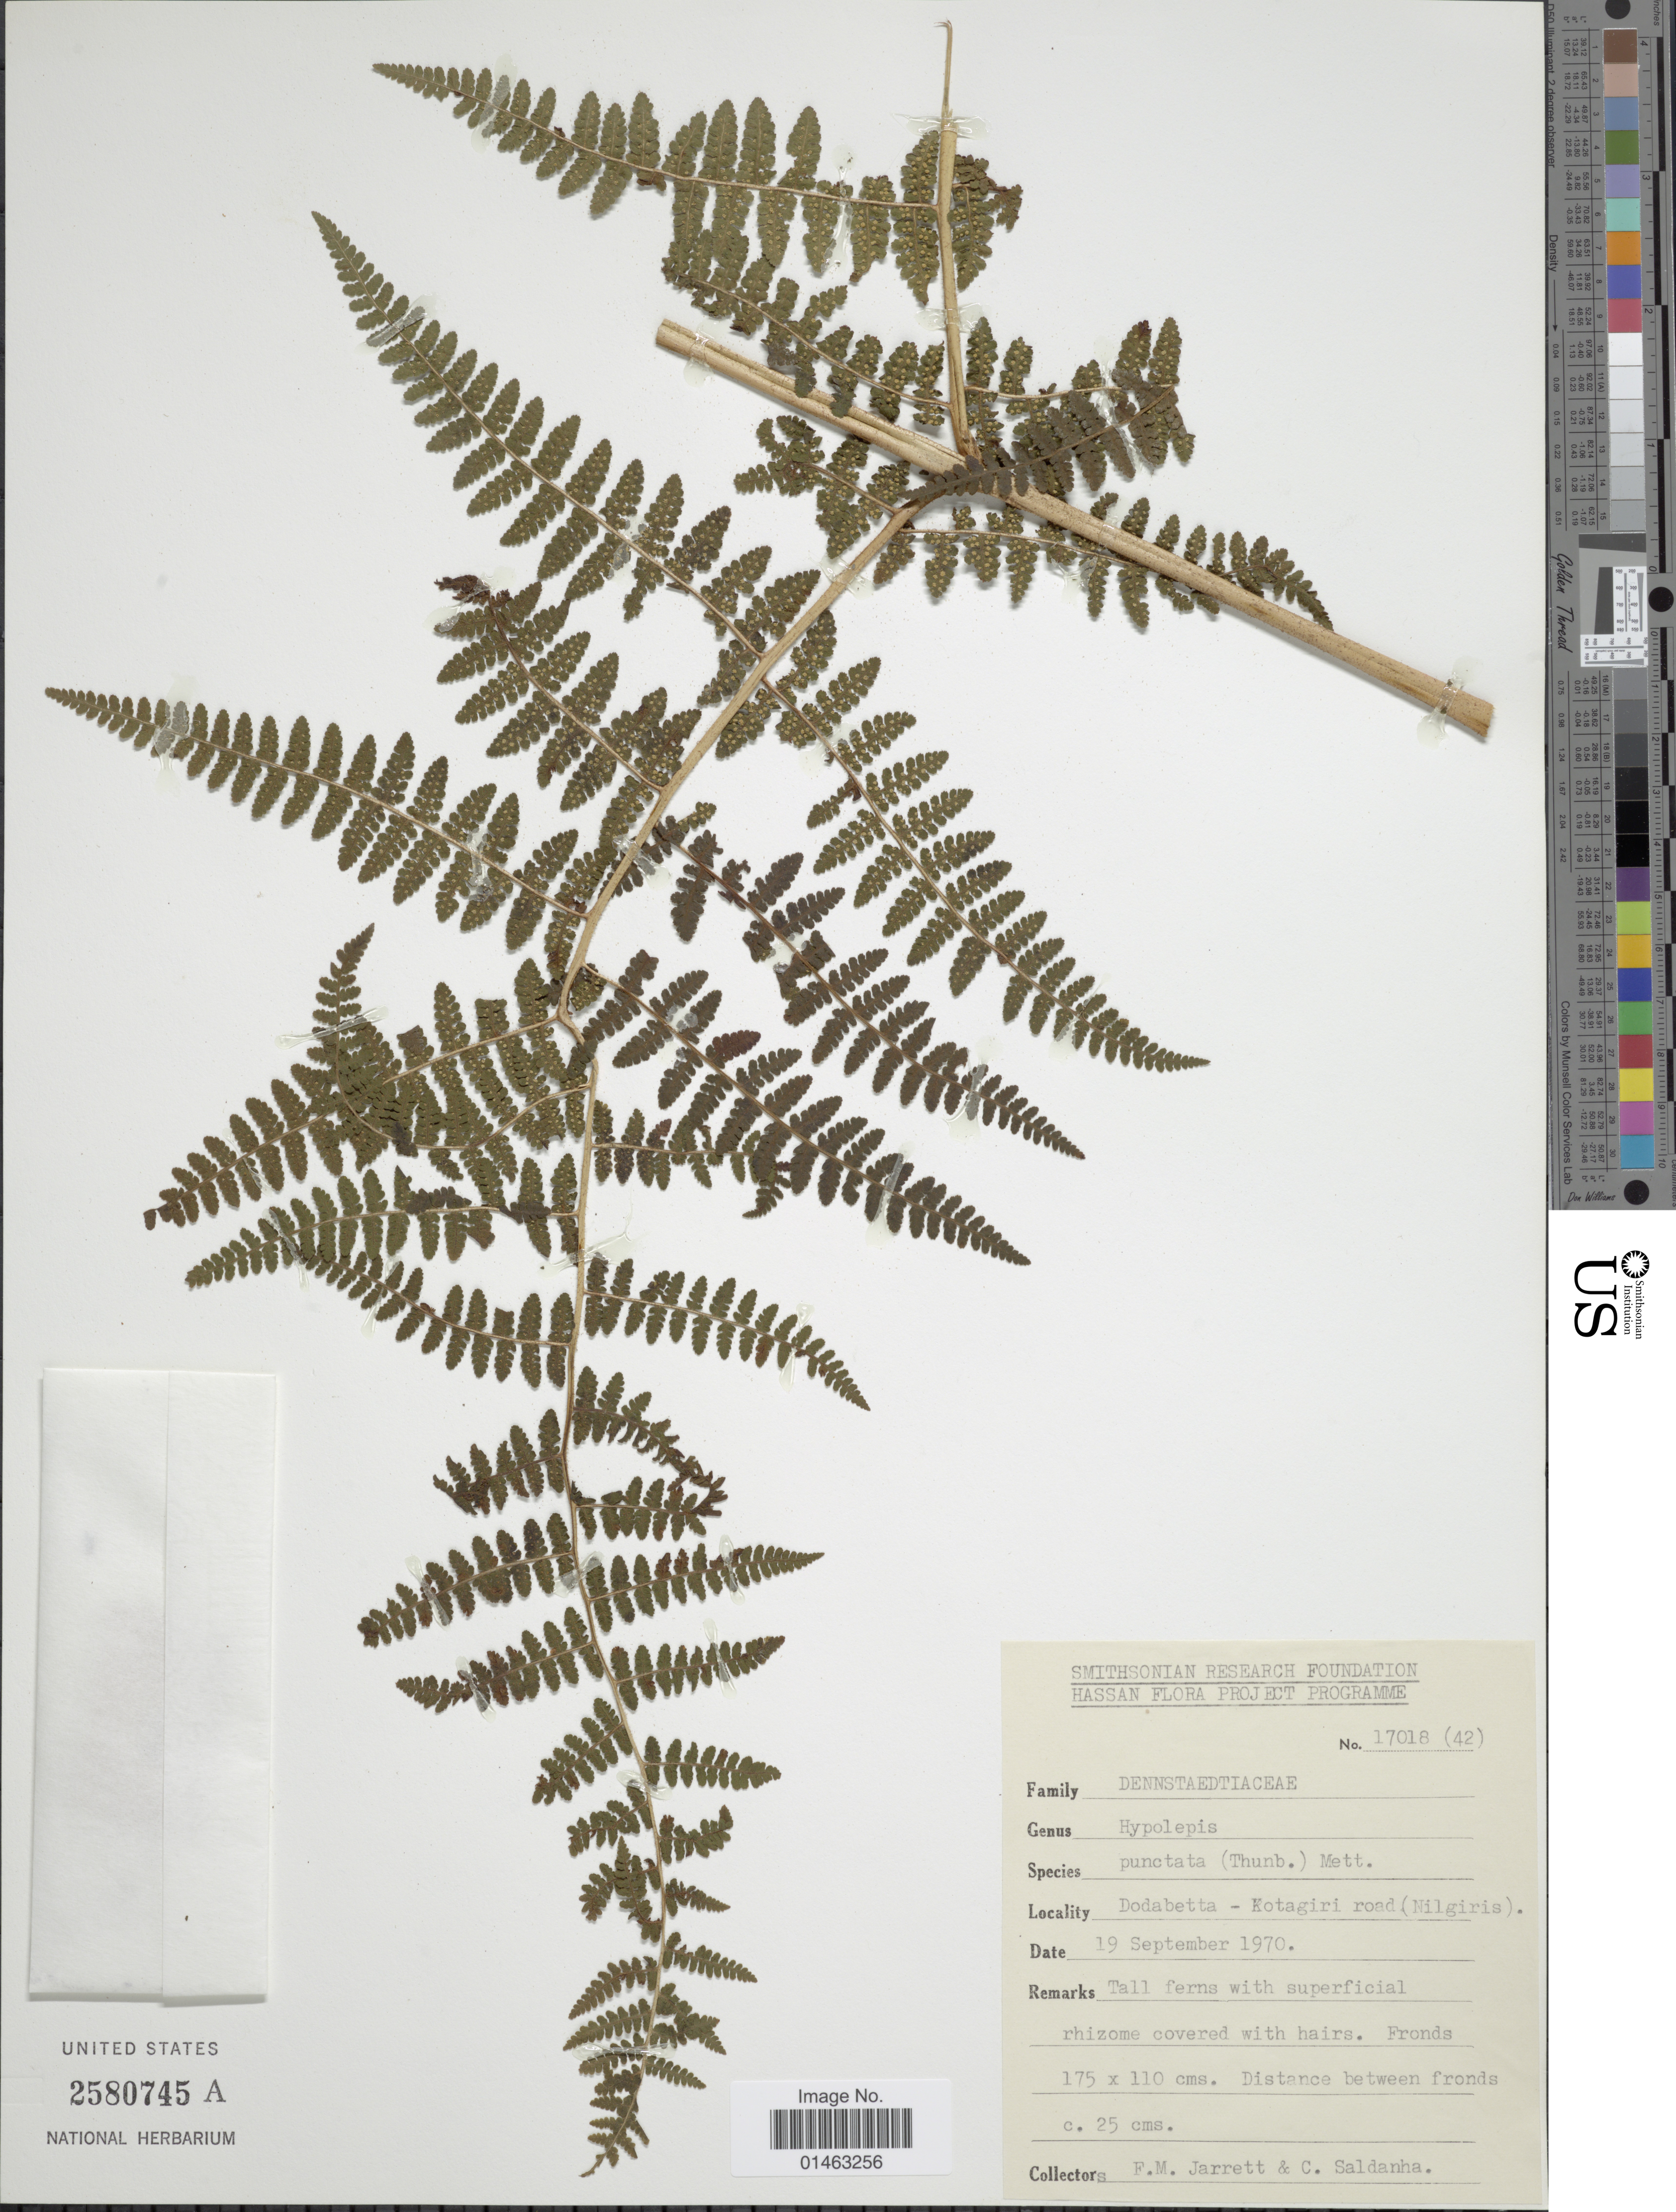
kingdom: Plantae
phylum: Tracheophyta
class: Polypodiopsida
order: Polypodiales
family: Dennstaedtiaceae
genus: Hypolepis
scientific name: Hypolepis punctata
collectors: F. M. Jarrett & C. Saldanha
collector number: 17018 (42)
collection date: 1970-09-19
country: India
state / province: Tamil Nadu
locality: Dodabetta - Kotagiri road (Nilgiris).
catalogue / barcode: US 2580745A